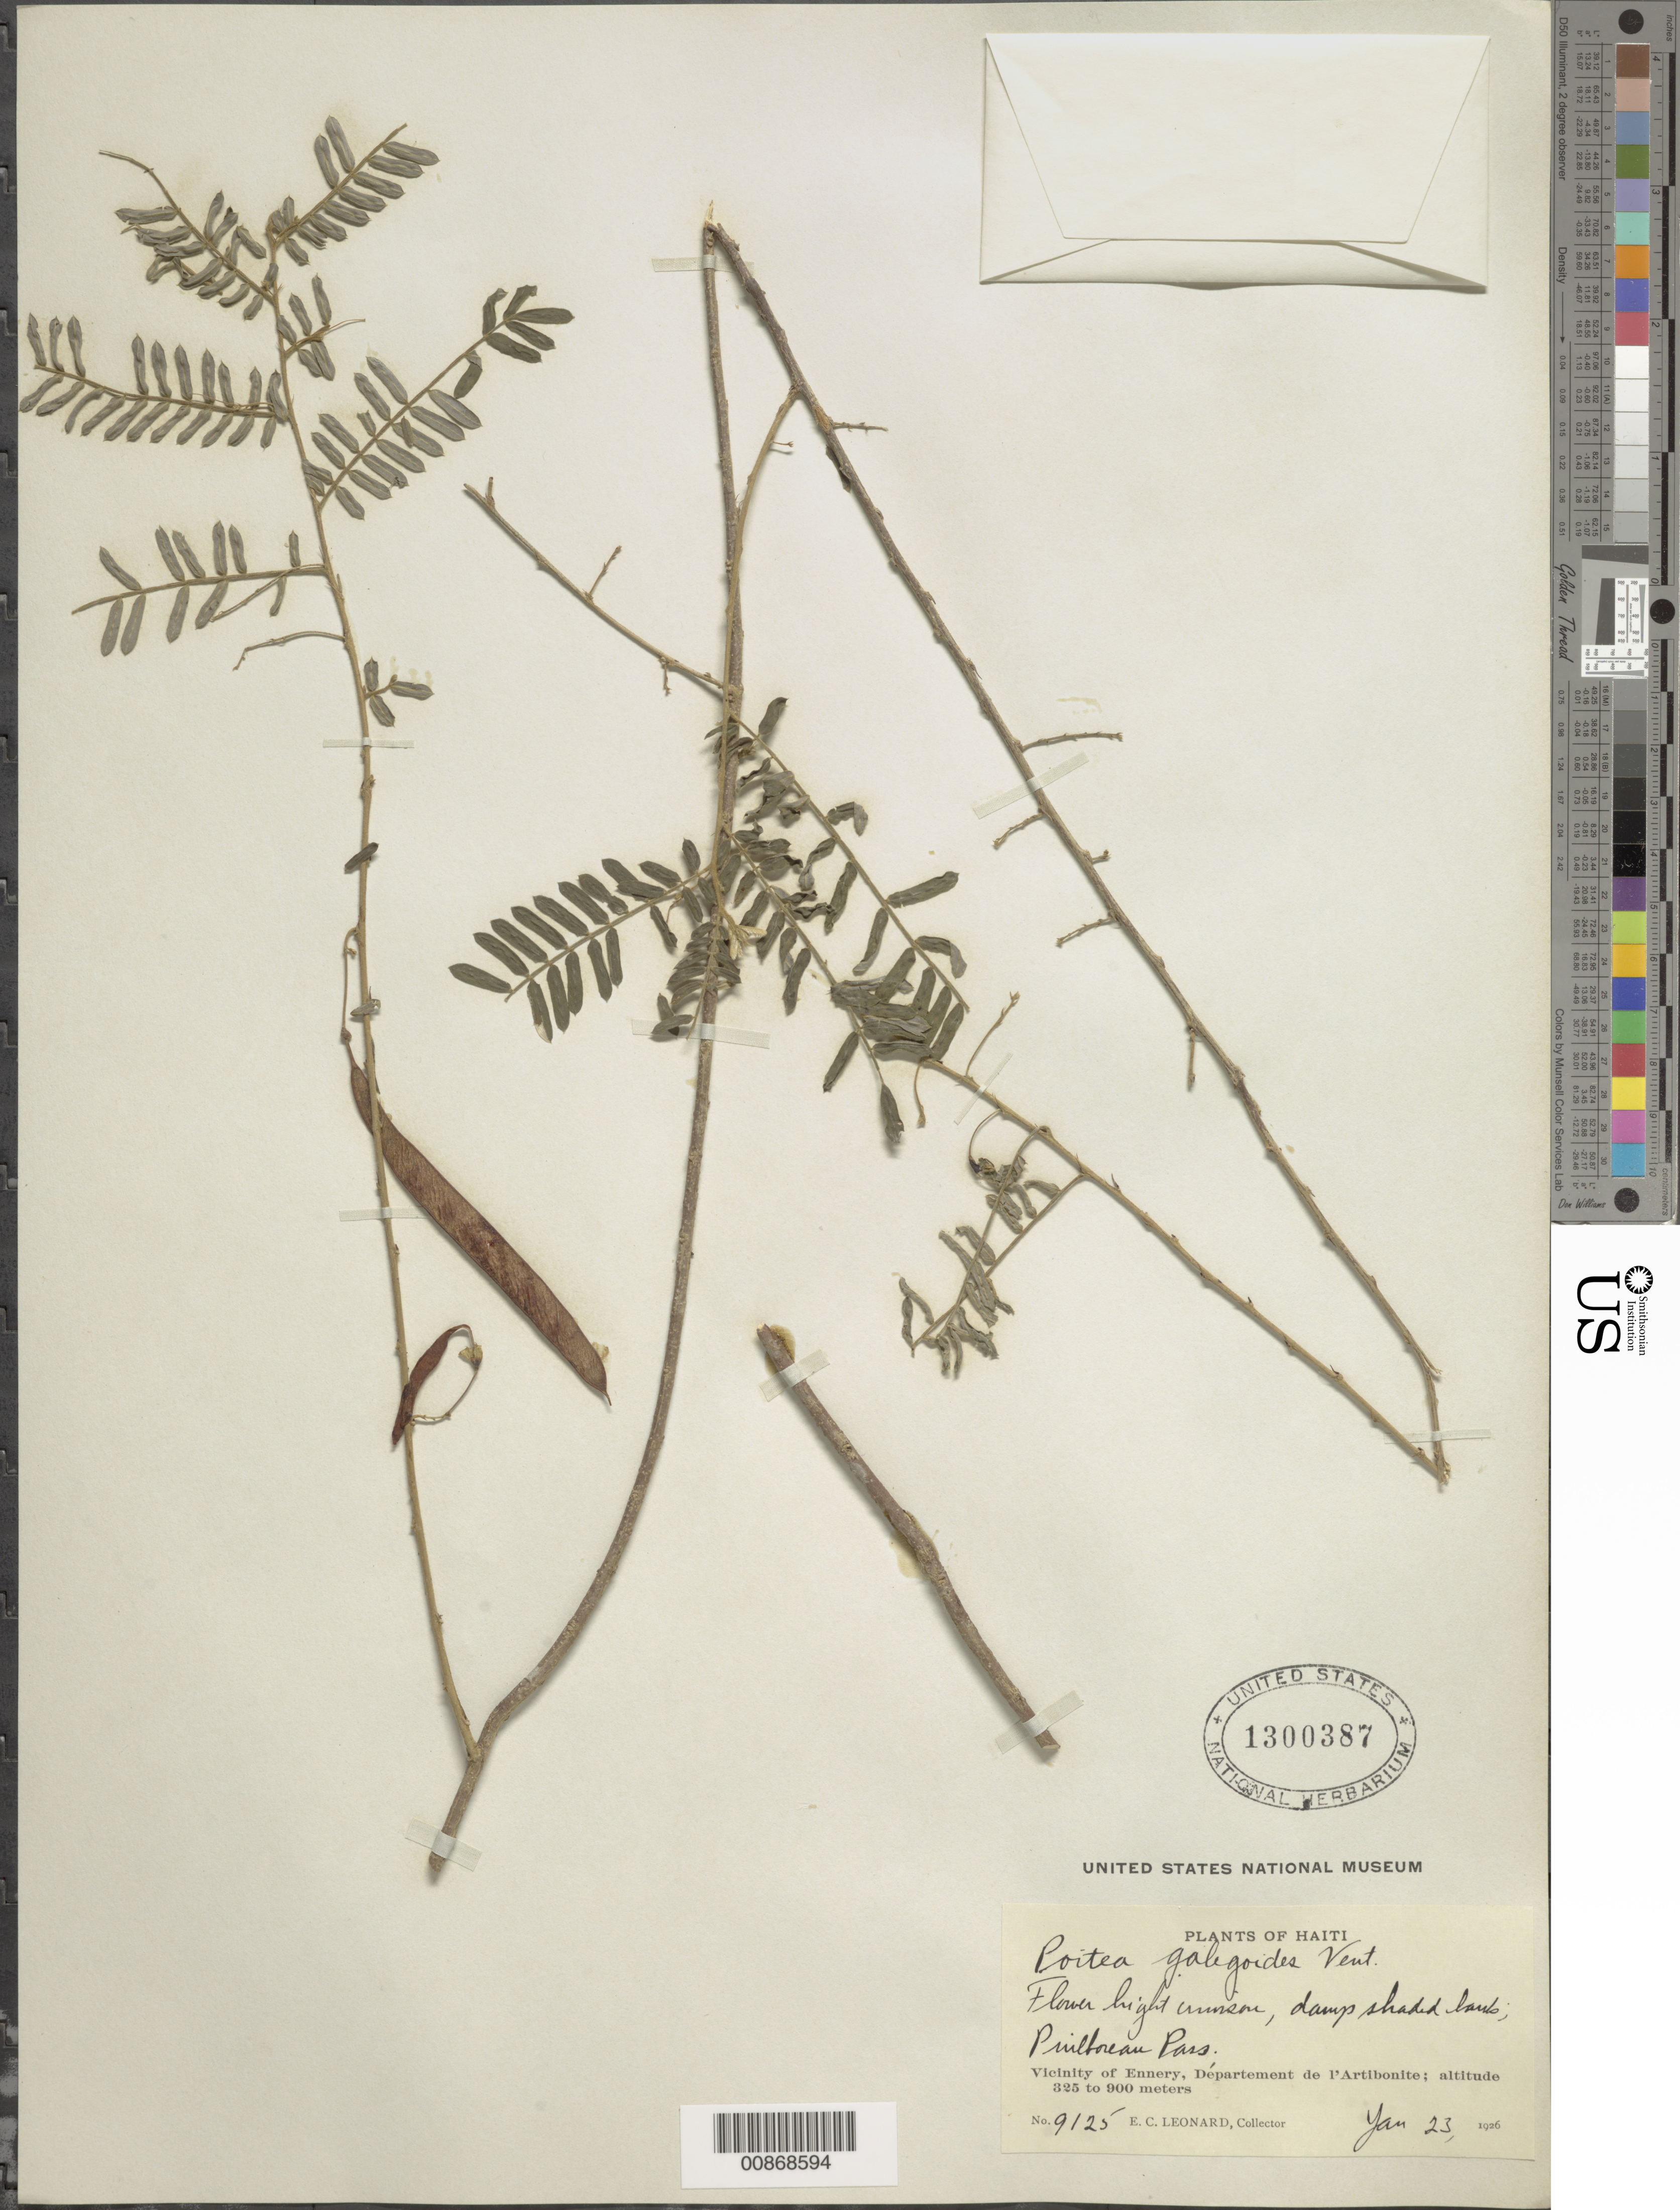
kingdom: Plantae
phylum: Tracheophyta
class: Magnoliopsida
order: Fabales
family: Fabaceae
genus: Poitea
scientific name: Poitea galegoides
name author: Vent.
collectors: E. C. Leonard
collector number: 9125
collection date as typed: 23 Jan 1926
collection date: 1926-01-23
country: Haiti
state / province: Artibonite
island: Hispaniola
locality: Vicinity of Ennery, Puilboreau Pass.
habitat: Damp shaded bank.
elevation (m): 325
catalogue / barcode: US 1300387